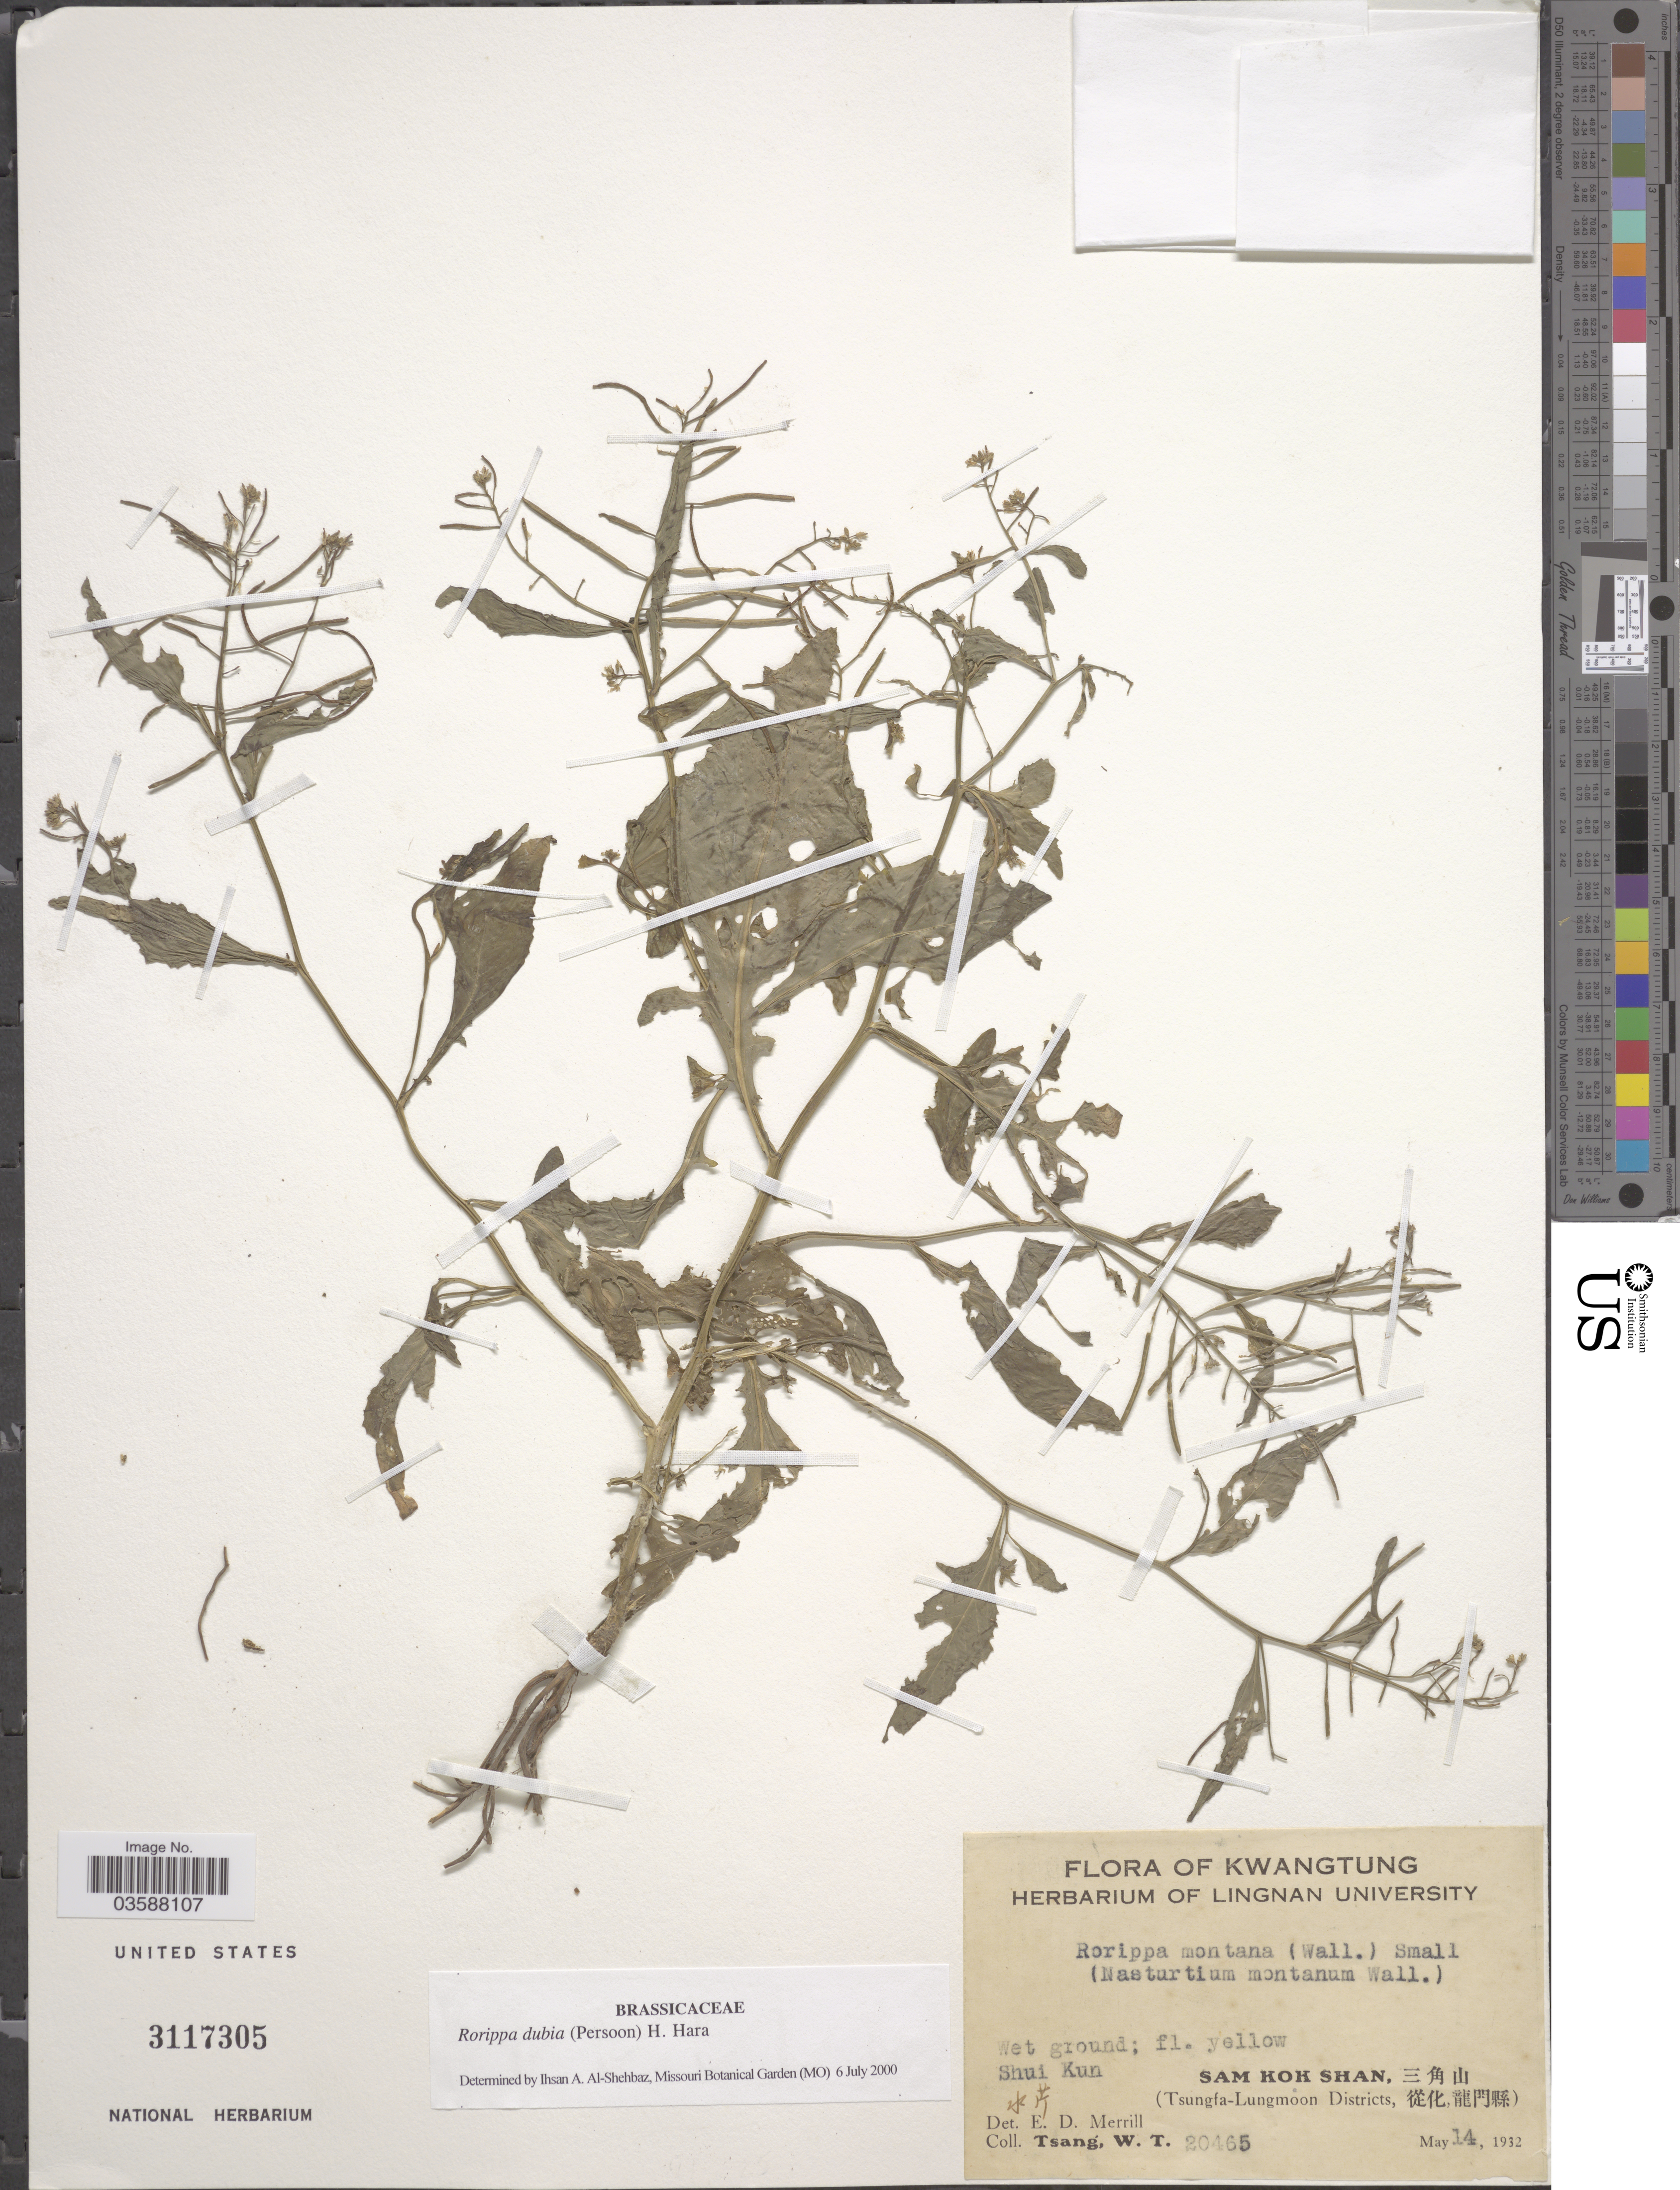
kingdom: Plantae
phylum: Tracheophyta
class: Magnoliopsida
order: Brassicales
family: Brassicaceae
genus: Rorippa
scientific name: Rorippa dubia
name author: (Pers.) H. Hara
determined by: Al-Shehbaz, I. A., (MO), Missouri Botanical Garden (UNITED STATES)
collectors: W. T. Tsang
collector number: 20465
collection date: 1932-05-14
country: China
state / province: Guangdong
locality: Kwangtung. Shui Kun X. Sam Kok Shan, X. (Tsungfa-Lungmoon Districts, X).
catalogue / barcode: US 3117305